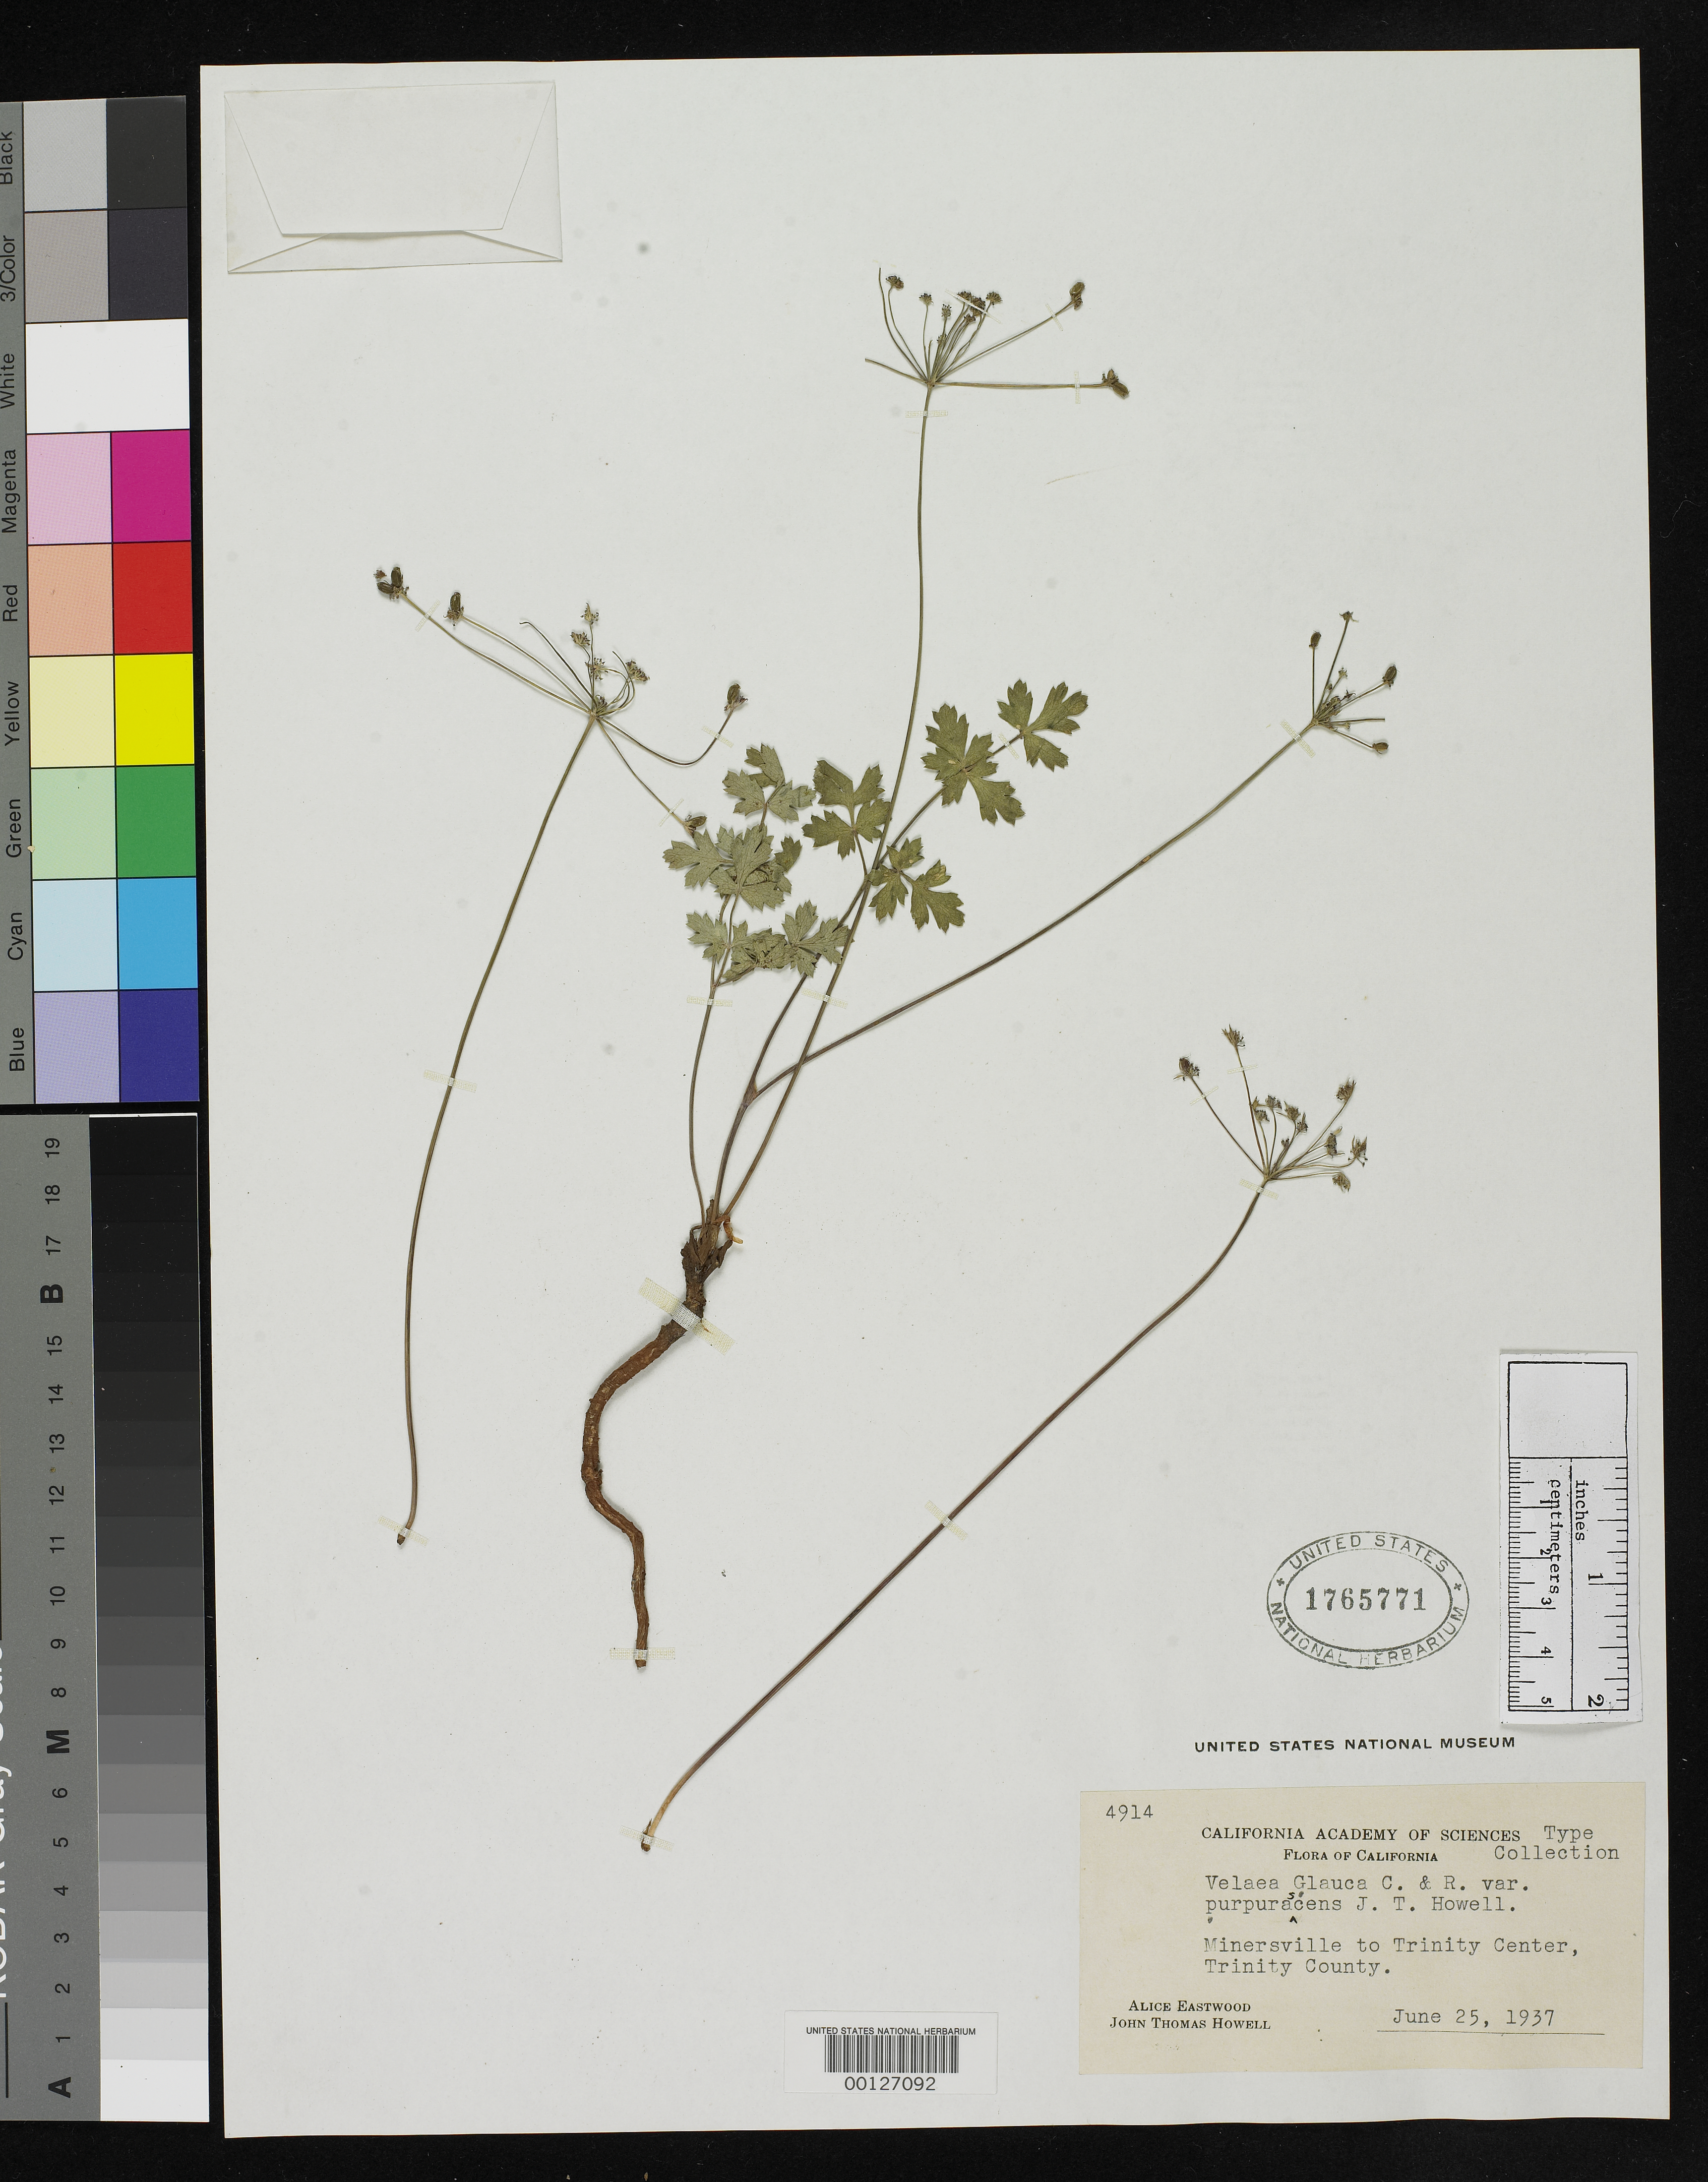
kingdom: Plantae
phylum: Tracheophyta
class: Magnoliopsida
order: Apiales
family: Apiaceae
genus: Velaea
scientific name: Velaea glauca var. purpurascens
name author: J.T. Howell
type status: Isotype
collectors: A. Eastwood & J. T. Howell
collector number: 4914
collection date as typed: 25 Jun 1937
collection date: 1937-06-25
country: United States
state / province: California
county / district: Trinity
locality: Mihersville to Trinity Center.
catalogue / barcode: US 1765771